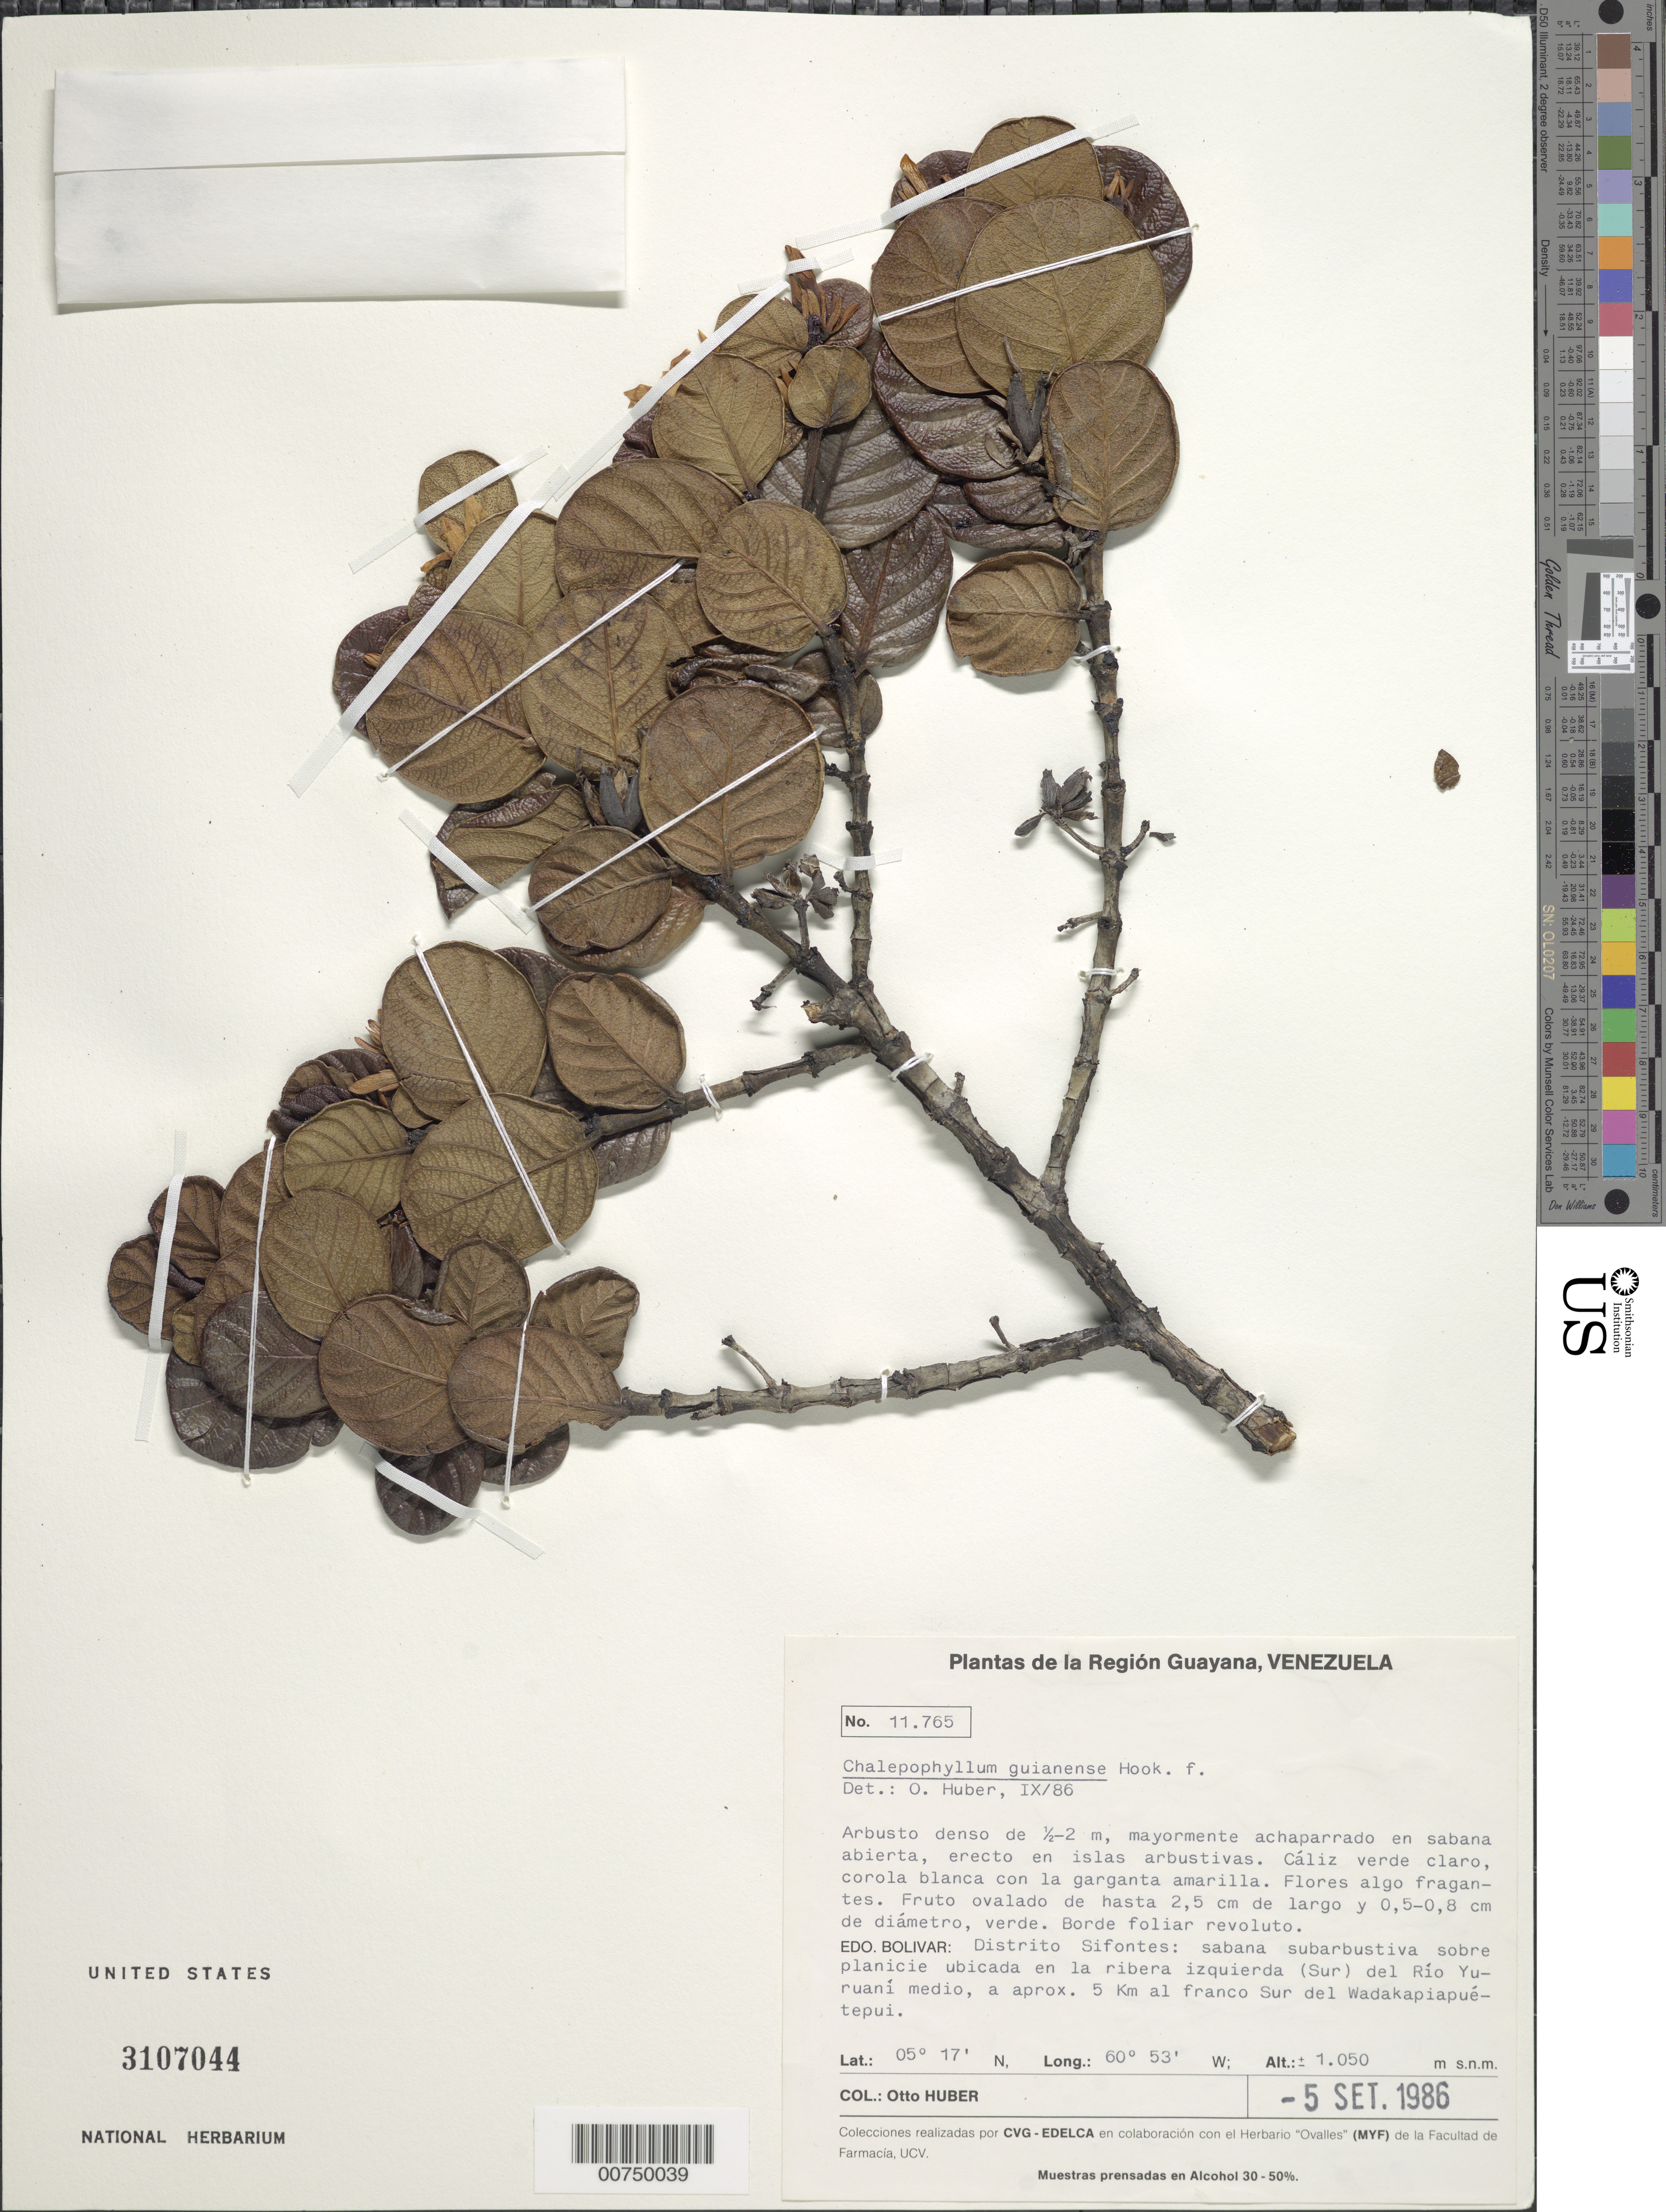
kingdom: Plantae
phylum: Tracheophyta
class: Magnoliopsida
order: Gentianales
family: Rubiaceae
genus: Chalepophyllum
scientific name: Chalepophyllum guianense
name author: Hook. f.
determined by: Huber, Otto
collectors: O. Huber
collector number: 11765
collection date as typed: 5-Sep-86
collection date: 1986-09-05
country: Venezuela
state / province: Bolívar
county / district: Sifontes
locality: Río Yuruani medio, en la ribera izquierda (Sur), aprox. 5 km al franco Sur del Wadakapiapuetepuí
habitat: Mayormente achaparrado en sabana abierto, erecto en islas arbustivas; sabana subarbustiva sobre planici ubicade n la ribera izquierda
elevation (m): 1050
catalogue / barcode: US 3107044